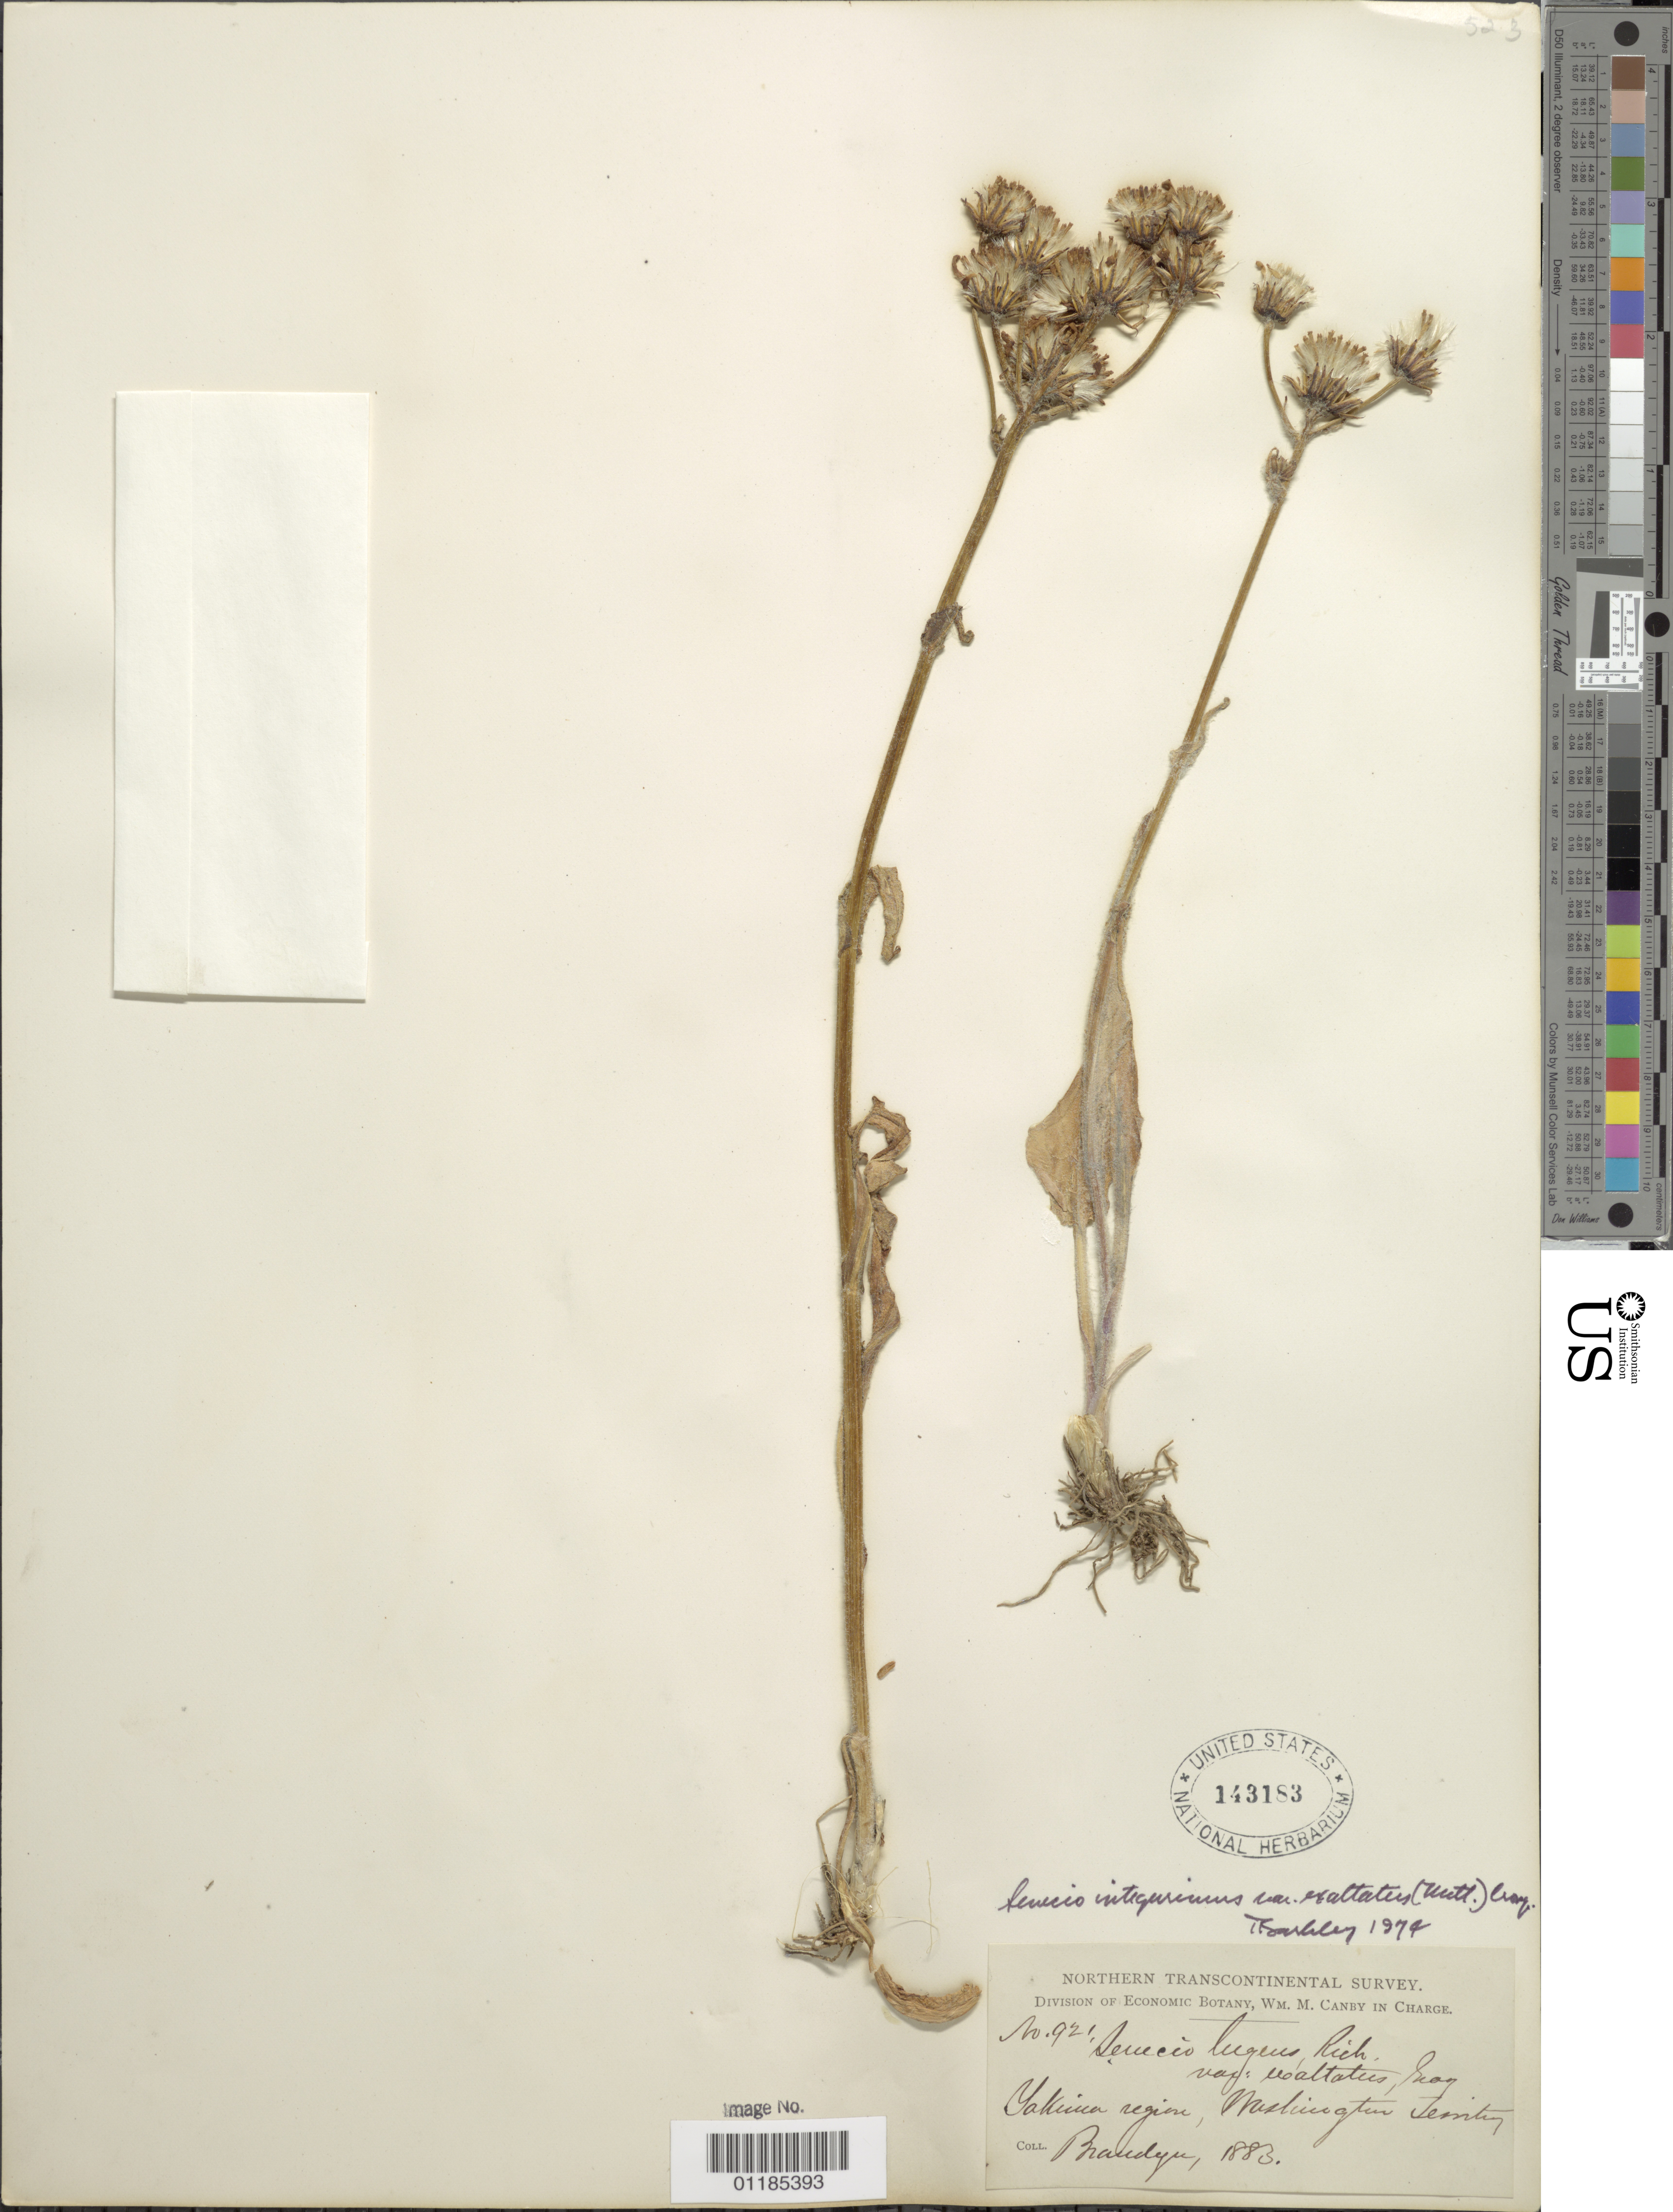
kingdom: Plantae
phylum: Tracheophyta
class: Magnoliopsida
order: Asterales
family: Asteraceae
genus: Senecio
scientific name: Senecio integerrimus var. exaltatus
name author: (Nutt.) Cronq.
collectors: -- Brandegee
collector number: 921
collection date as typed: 1883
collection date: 1883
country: United States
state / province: Washington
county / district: Yakima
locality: Yakima region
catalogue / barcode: US 143183